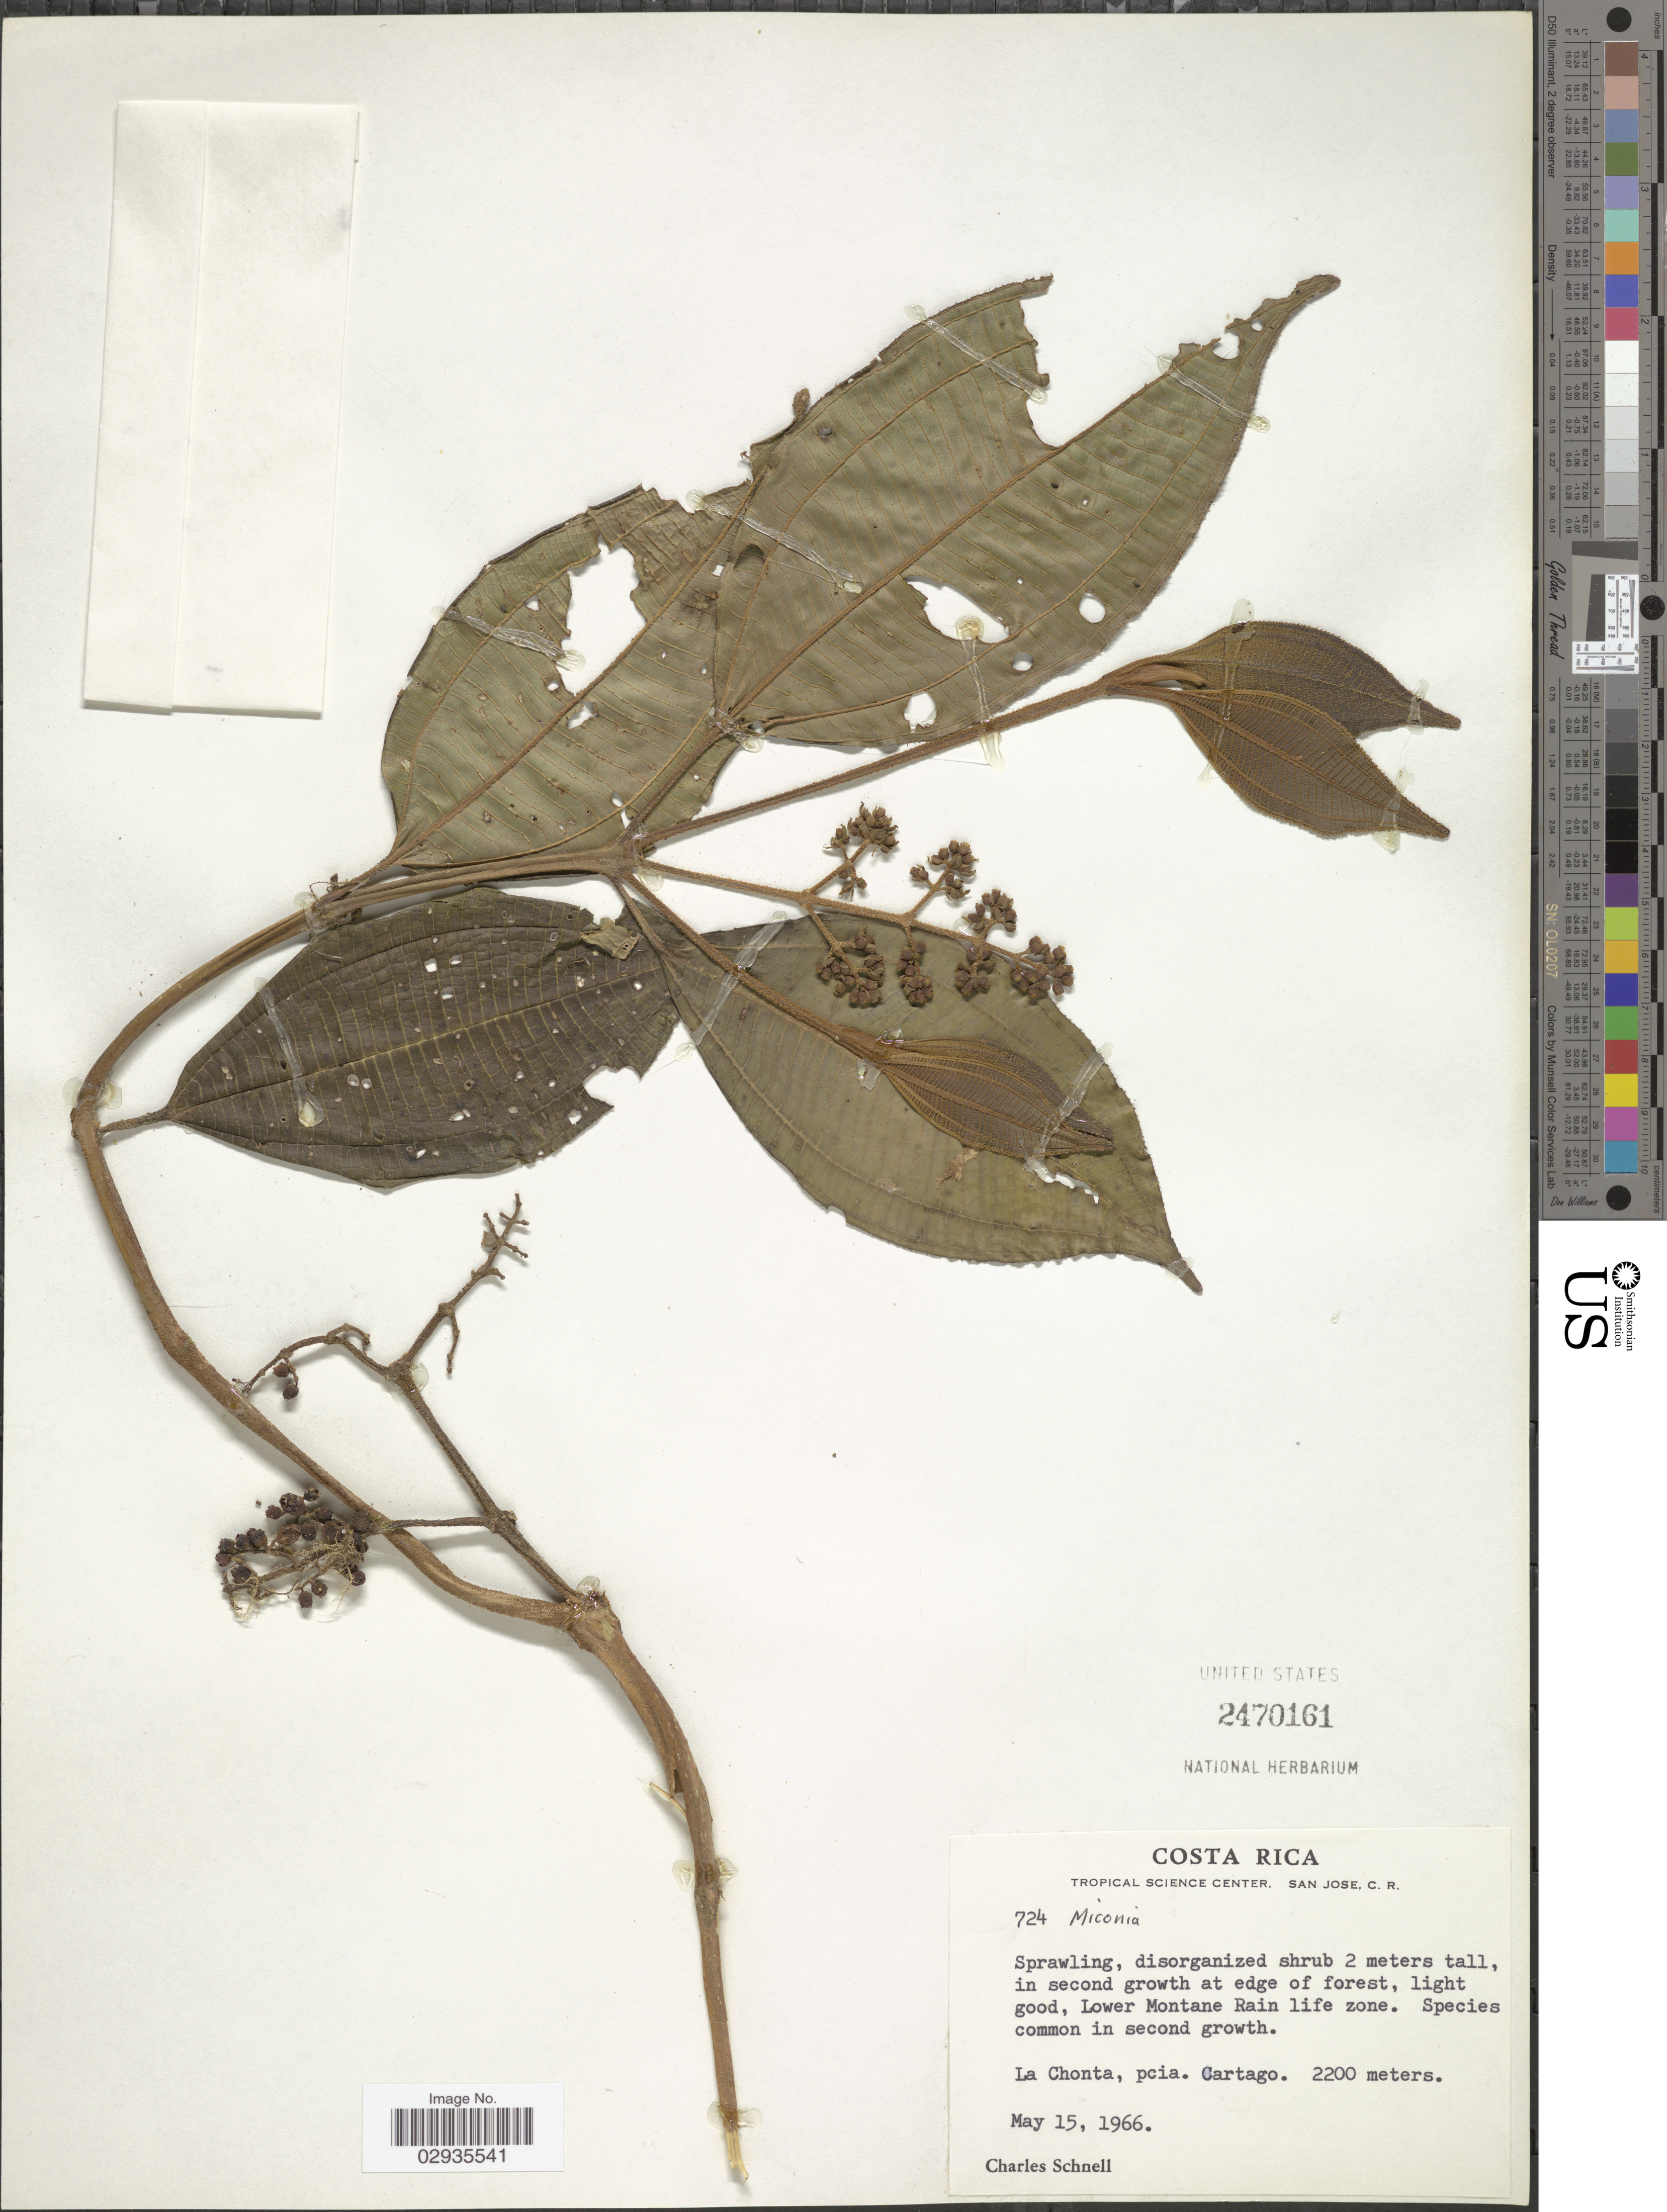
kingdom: Plantae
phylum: Tracheophyta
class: Magnoliopsida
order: Myrtales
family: Melastomataceae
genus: Miconia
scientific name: Miconia sp.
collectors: C. Schnell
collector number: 724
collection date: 1966-05-15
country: Costa Rica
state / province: Cartago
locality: Lower Montane Rain life zone, La Chonta, pcia. Cartago.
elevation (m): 2200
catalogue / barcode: US 2470161